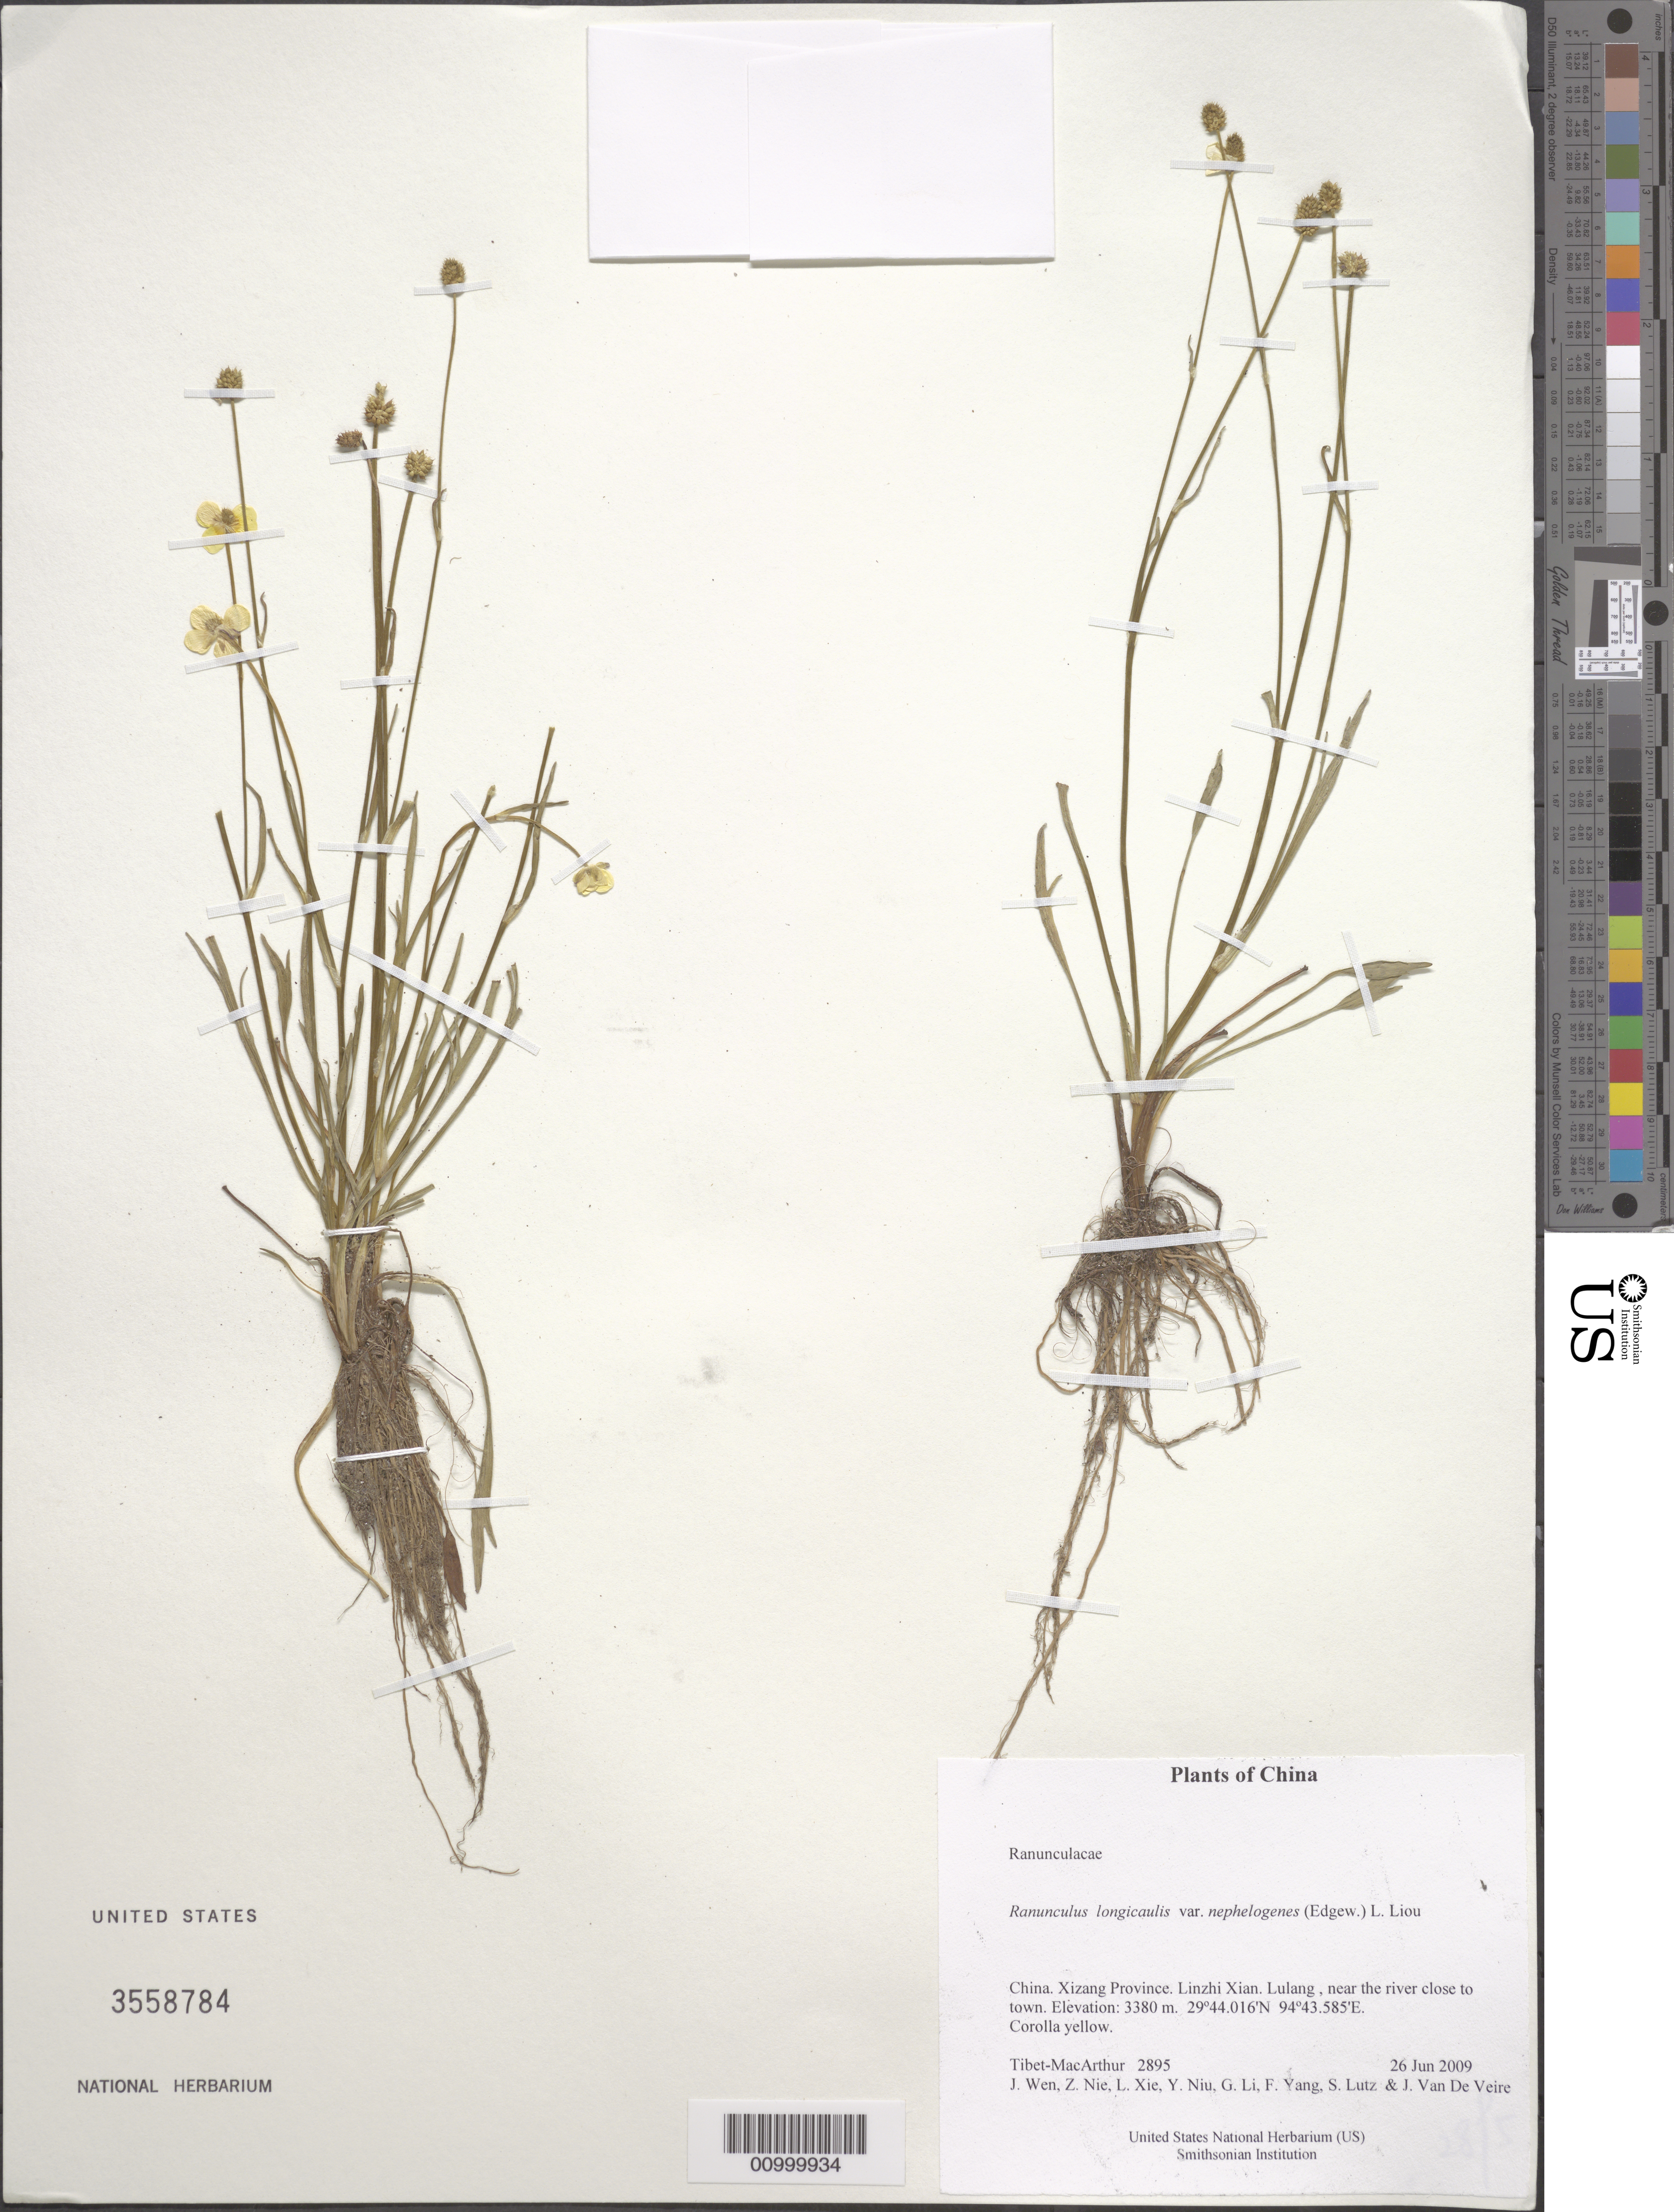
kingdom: Plantae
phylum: Tracheophyta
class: Magnoliopsida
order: Ranunculales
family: Ranunculaceae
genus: Ranunculus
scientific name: Ranunculus longicaulis var. nephelogenes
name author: (Edgew.) L. Liu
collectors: Tibet-MacArthur, J. Wen, Z. Nie, L. Xie, Y. Niu, G. Li, F. Yang, S. Lutz & J. Van De Veire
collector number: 2895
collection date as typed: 26 Jun 2009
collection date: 2009-06-26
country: China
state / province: Xizang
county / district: Linzhi Xian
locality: Lulang , near the river close to town.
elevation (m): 3380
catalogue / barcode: US 3558784